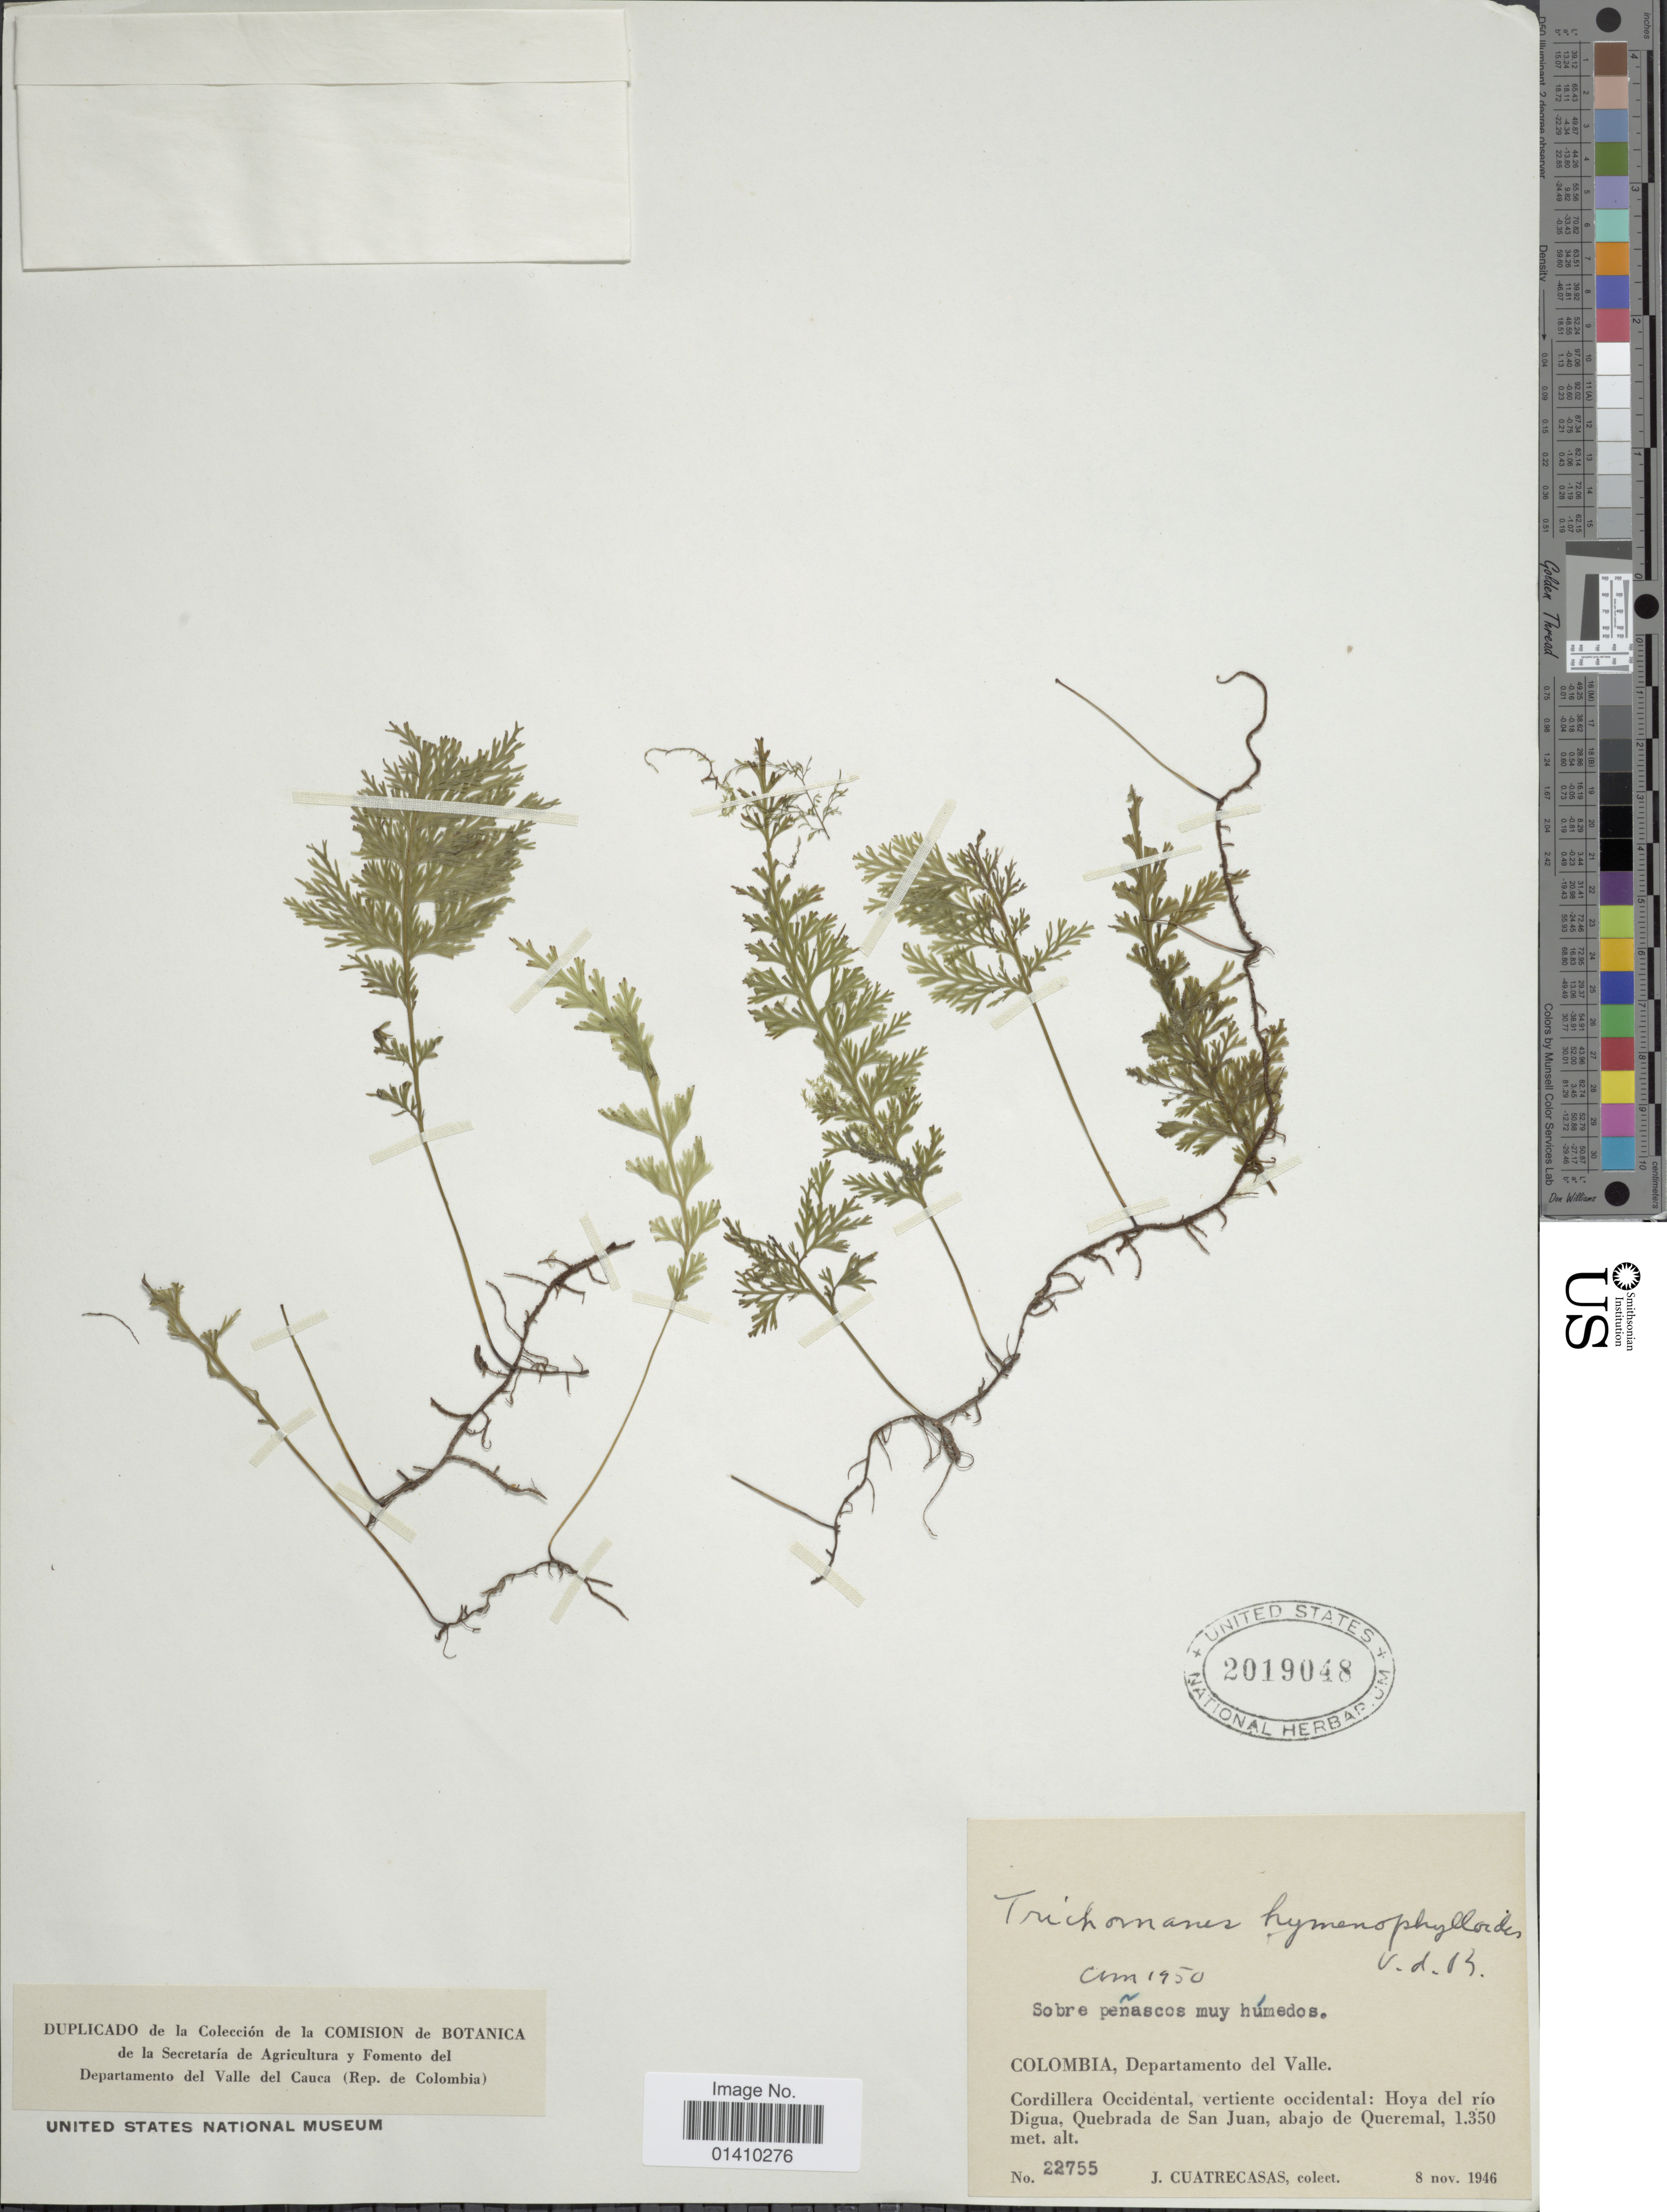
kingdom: Plantae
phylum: Tracheophyta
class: Polypodiopsida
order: Hymenophyllales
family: Hymenophyllaceae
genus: Polyphlebium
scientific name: Polyphlebium hymenophylloides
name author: (Bosch) Ebihara & Dubuisson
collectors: J. Cuatrecasas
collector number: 22755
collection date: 1946-11-08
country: Colombia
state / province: Valle del Cauca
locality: Departamento del Valle, Cordillera Occidental, vertiente occidental, Hoya del rio Digua, Quebrada da San Juan, abajo de Queremal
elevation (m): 1350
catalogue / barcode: US 2019048